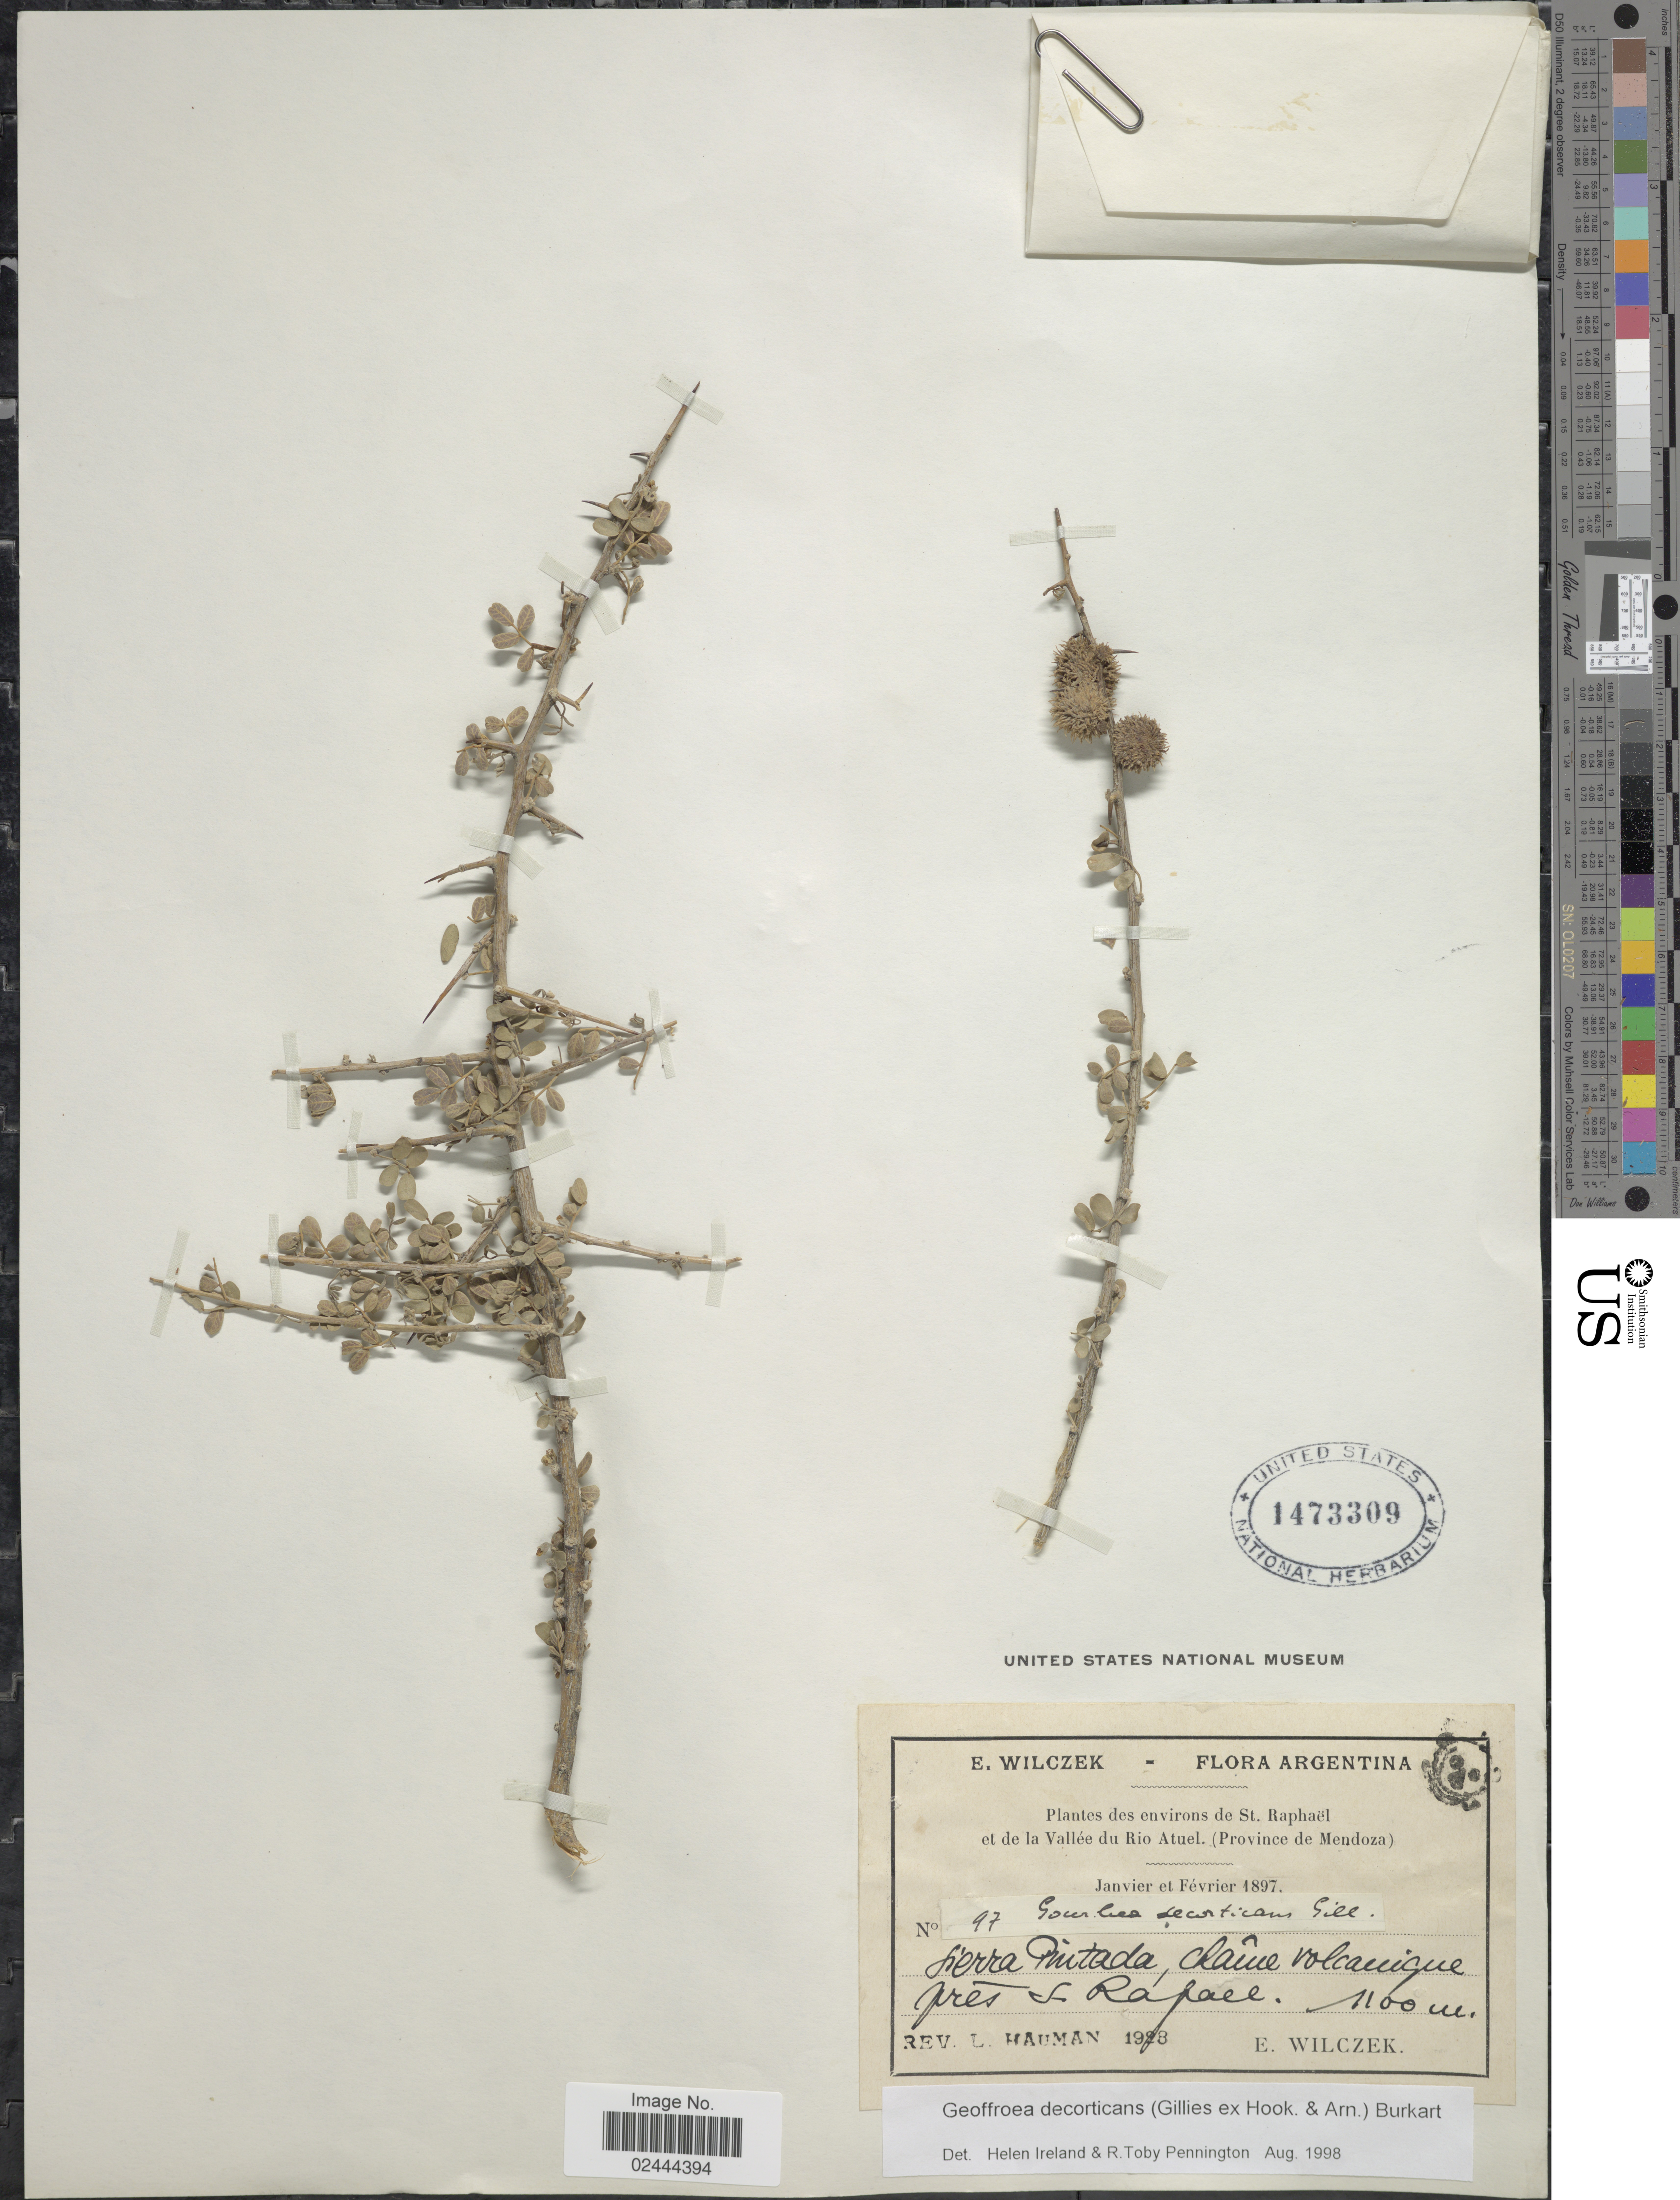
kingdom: Plantae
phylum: Tracheophyta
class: Magnoliopsida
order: Fabales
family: Fabaceae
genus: Geoffroea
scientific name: Geoffroea decorticans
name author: (Gillies ex Hook. & Arn.) Burkart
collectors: E. Wilczek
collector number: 97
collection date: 1897-01/1897-02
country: Argentina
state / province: Mendoza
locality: Environs de St. Raphael et de la Vallee du Rio Atuel, Sierra Pintada, chaine volcanique pres. S. Raphael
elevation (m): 1100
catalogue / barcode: US 1473309